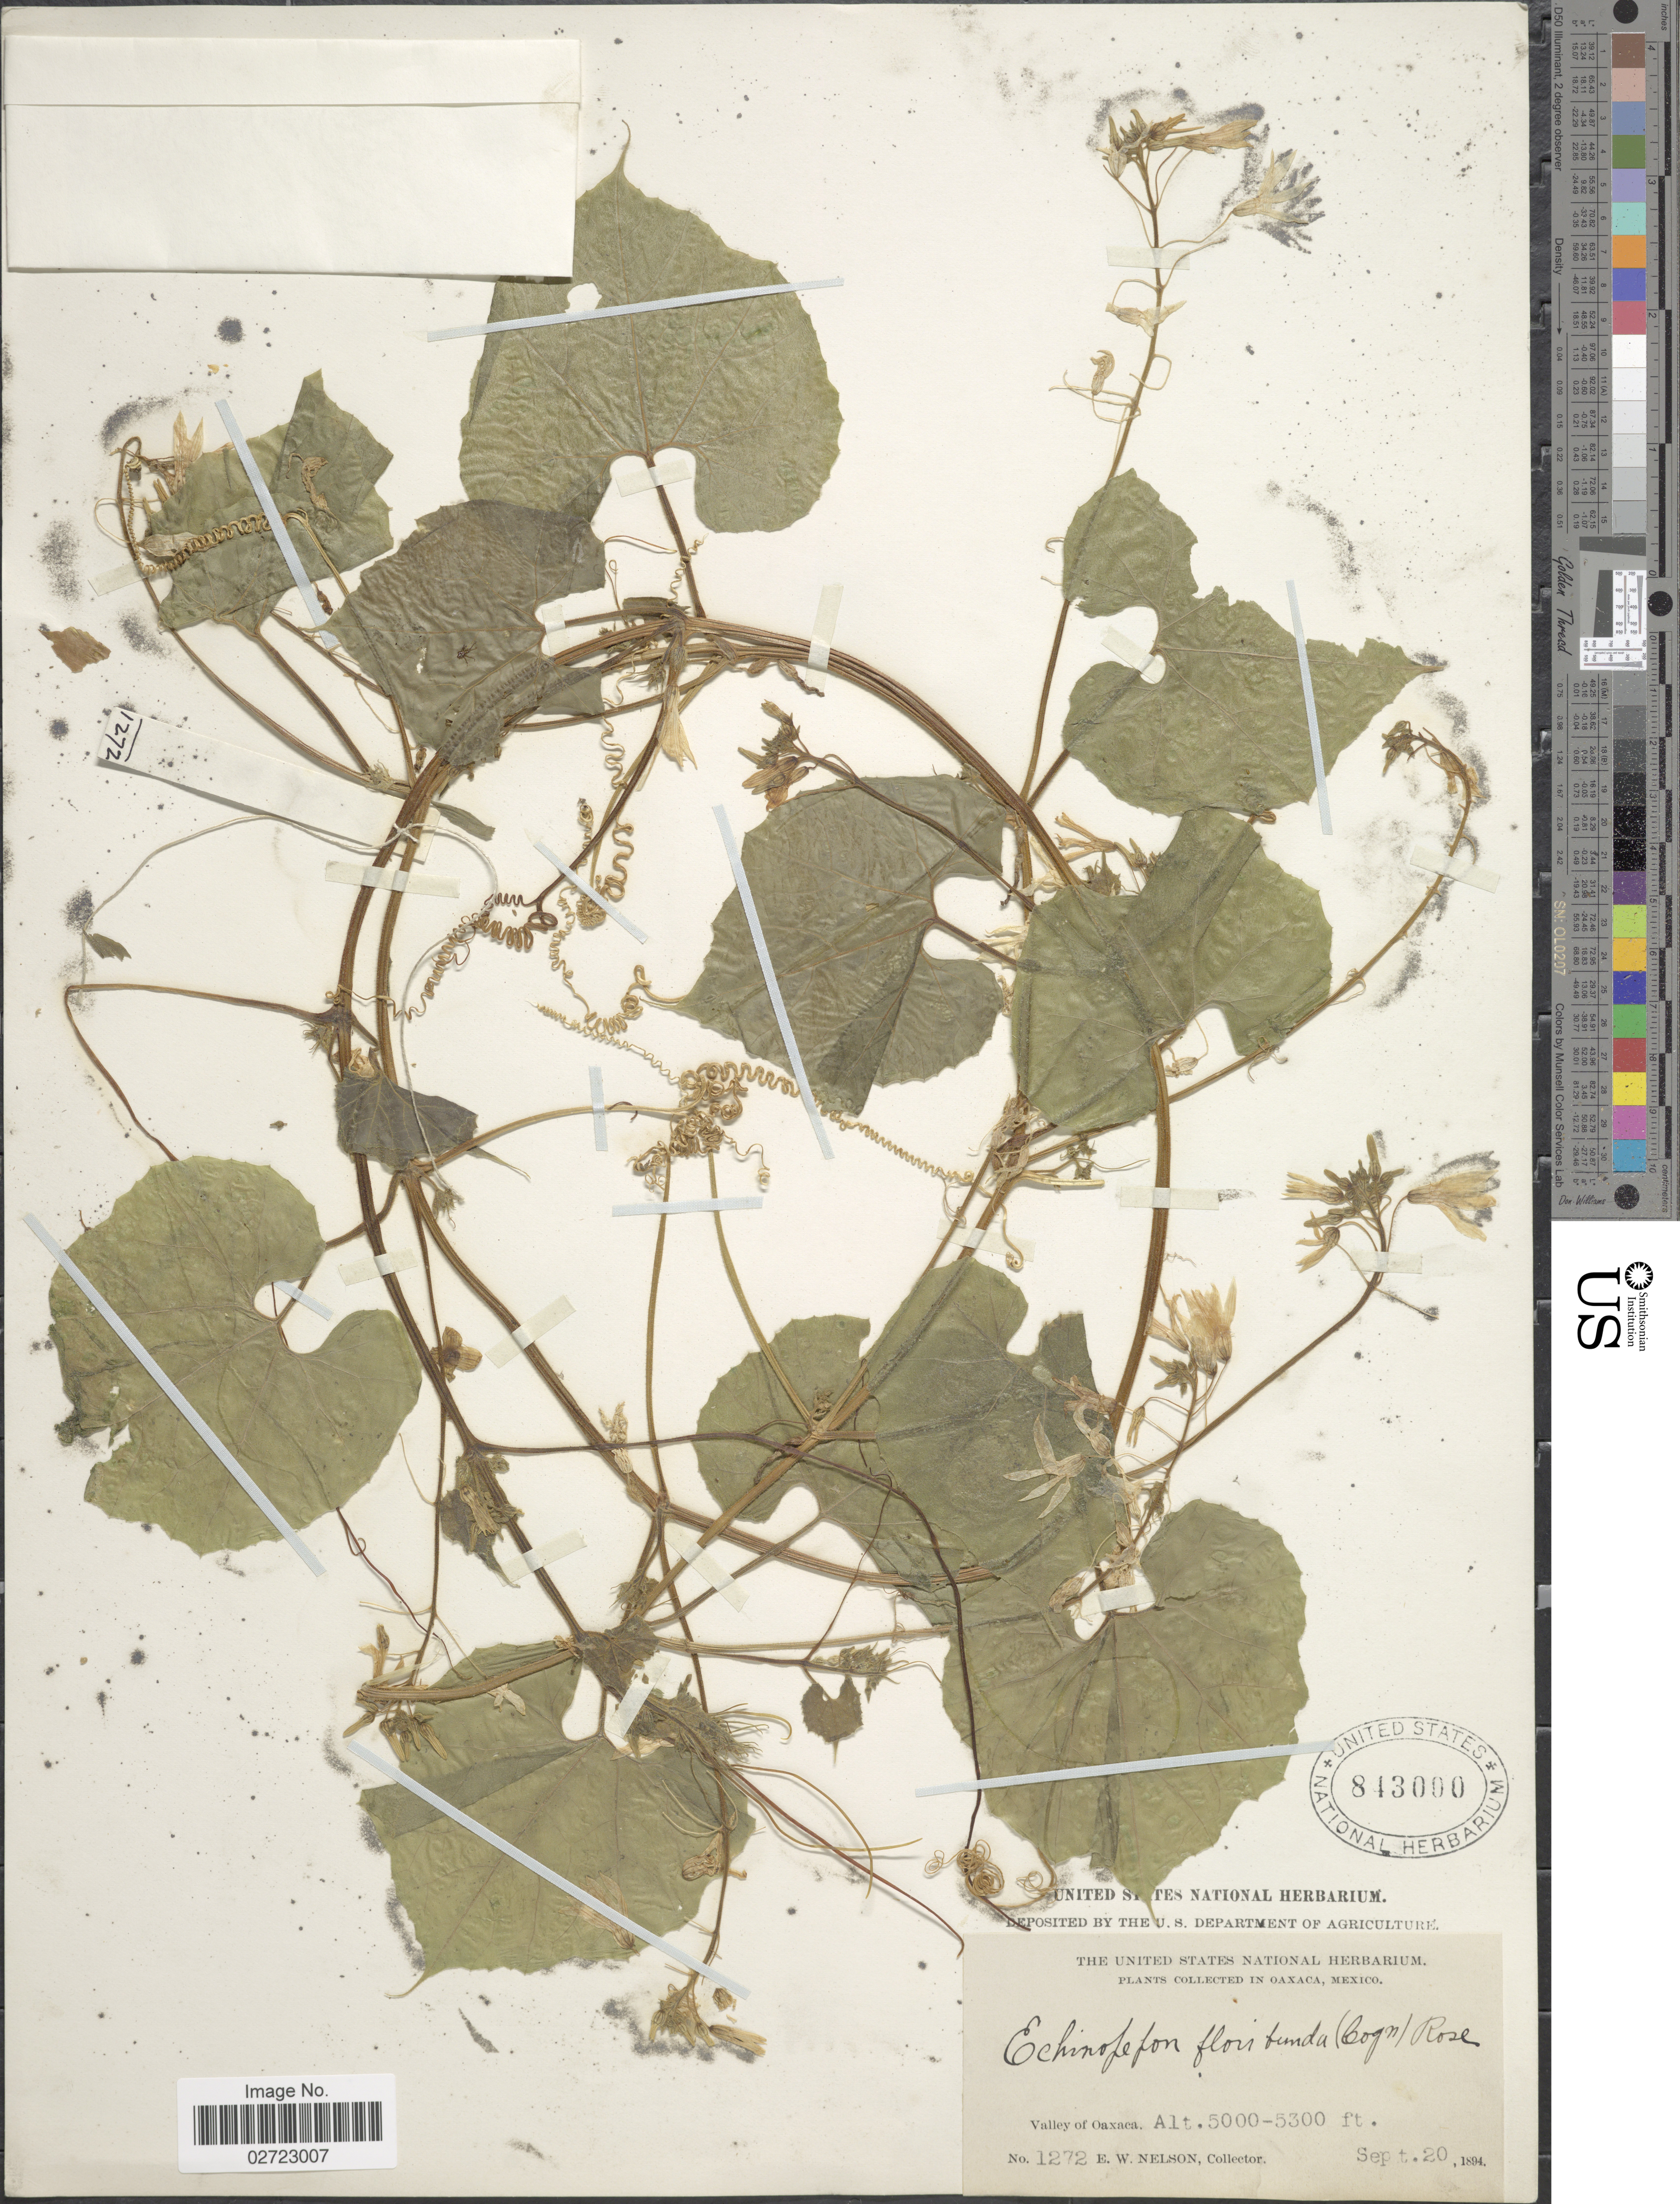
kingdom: Plantae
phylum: Tracheophyta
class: Magnoliopsida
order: Cucurbitales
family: Cucurbitaceae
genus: Echinopepon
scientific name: Echinopepon floribundus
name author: (Cogn.) Rose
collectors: E. W. Nelson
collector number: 1272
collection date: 1894-09-20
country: Mexico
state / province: Oaxaca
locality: Valley of Oaxaca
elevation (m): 1524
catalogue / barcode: US 843000